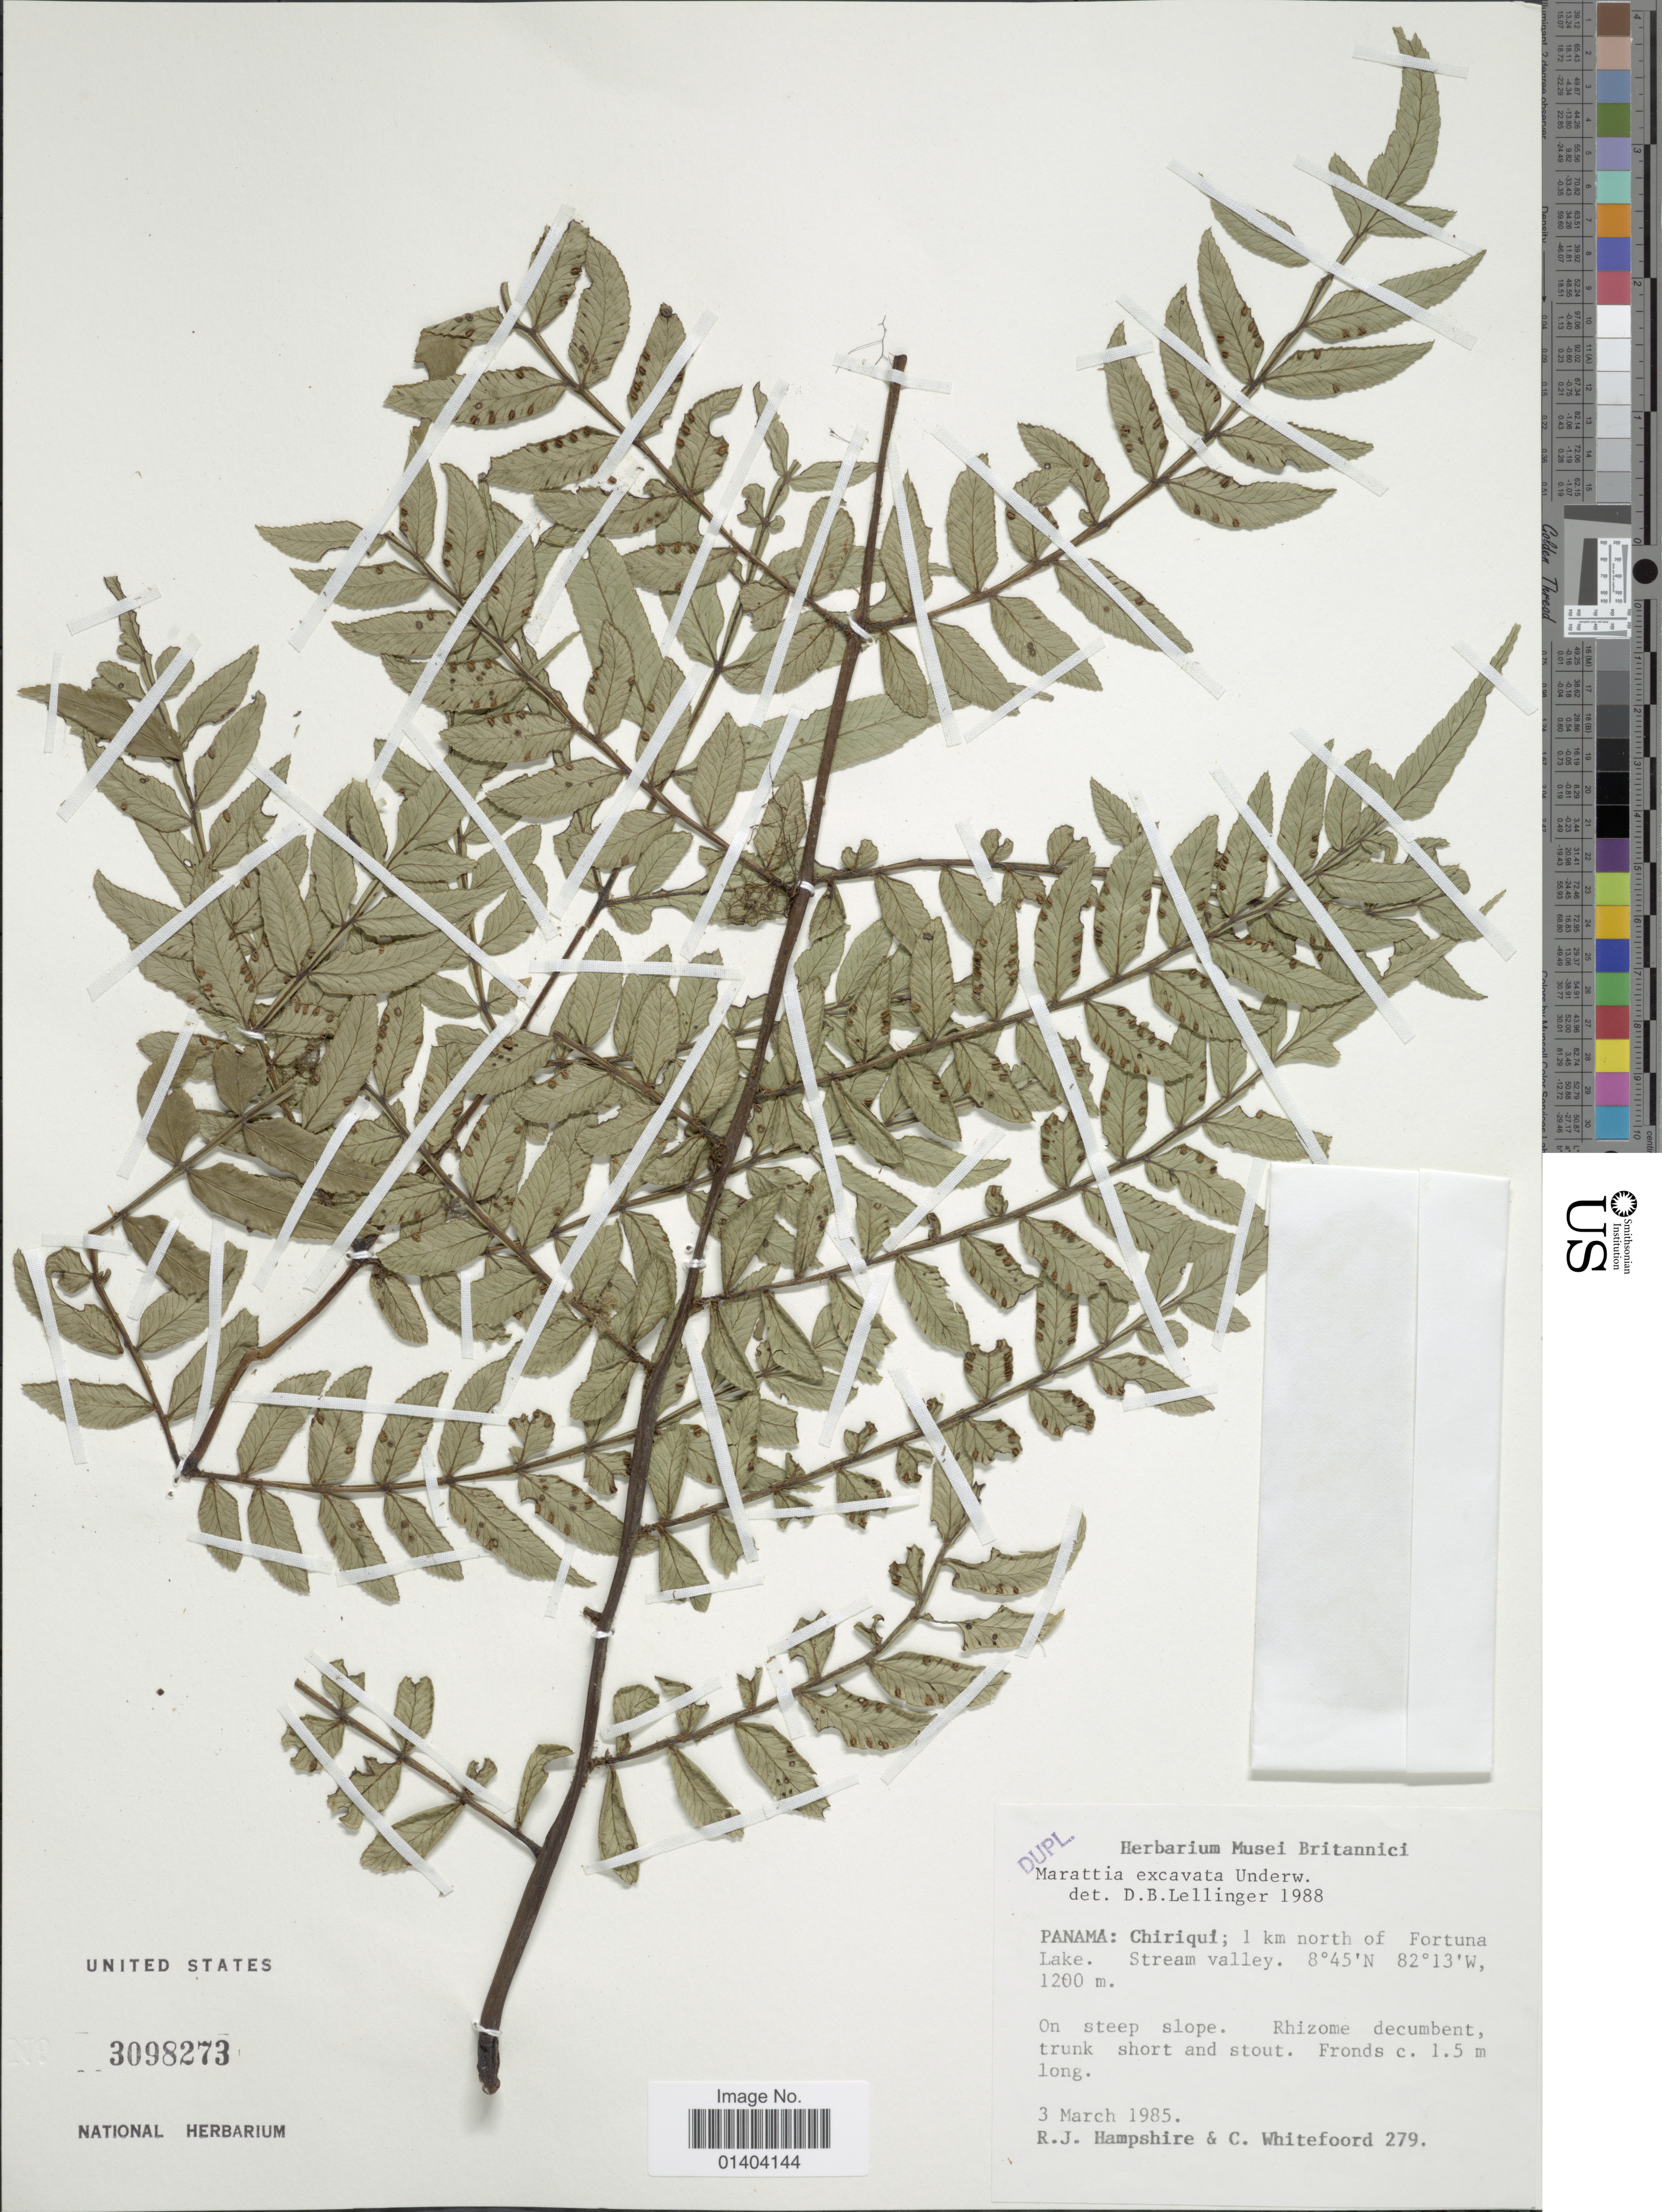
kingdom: Plantae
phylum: Tracheophyta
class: Polypodiopsida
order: Marattiales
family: Marattiaceae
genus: Marattia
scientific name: Marattia excavata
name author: Underw.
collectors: R. Hampshire & C. Whitefoord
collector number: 279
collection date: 1985-03-03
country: Panama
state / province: Chiriqui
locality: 1 km north of Fortuna lake.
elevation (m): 1200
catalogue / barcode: US 3098273